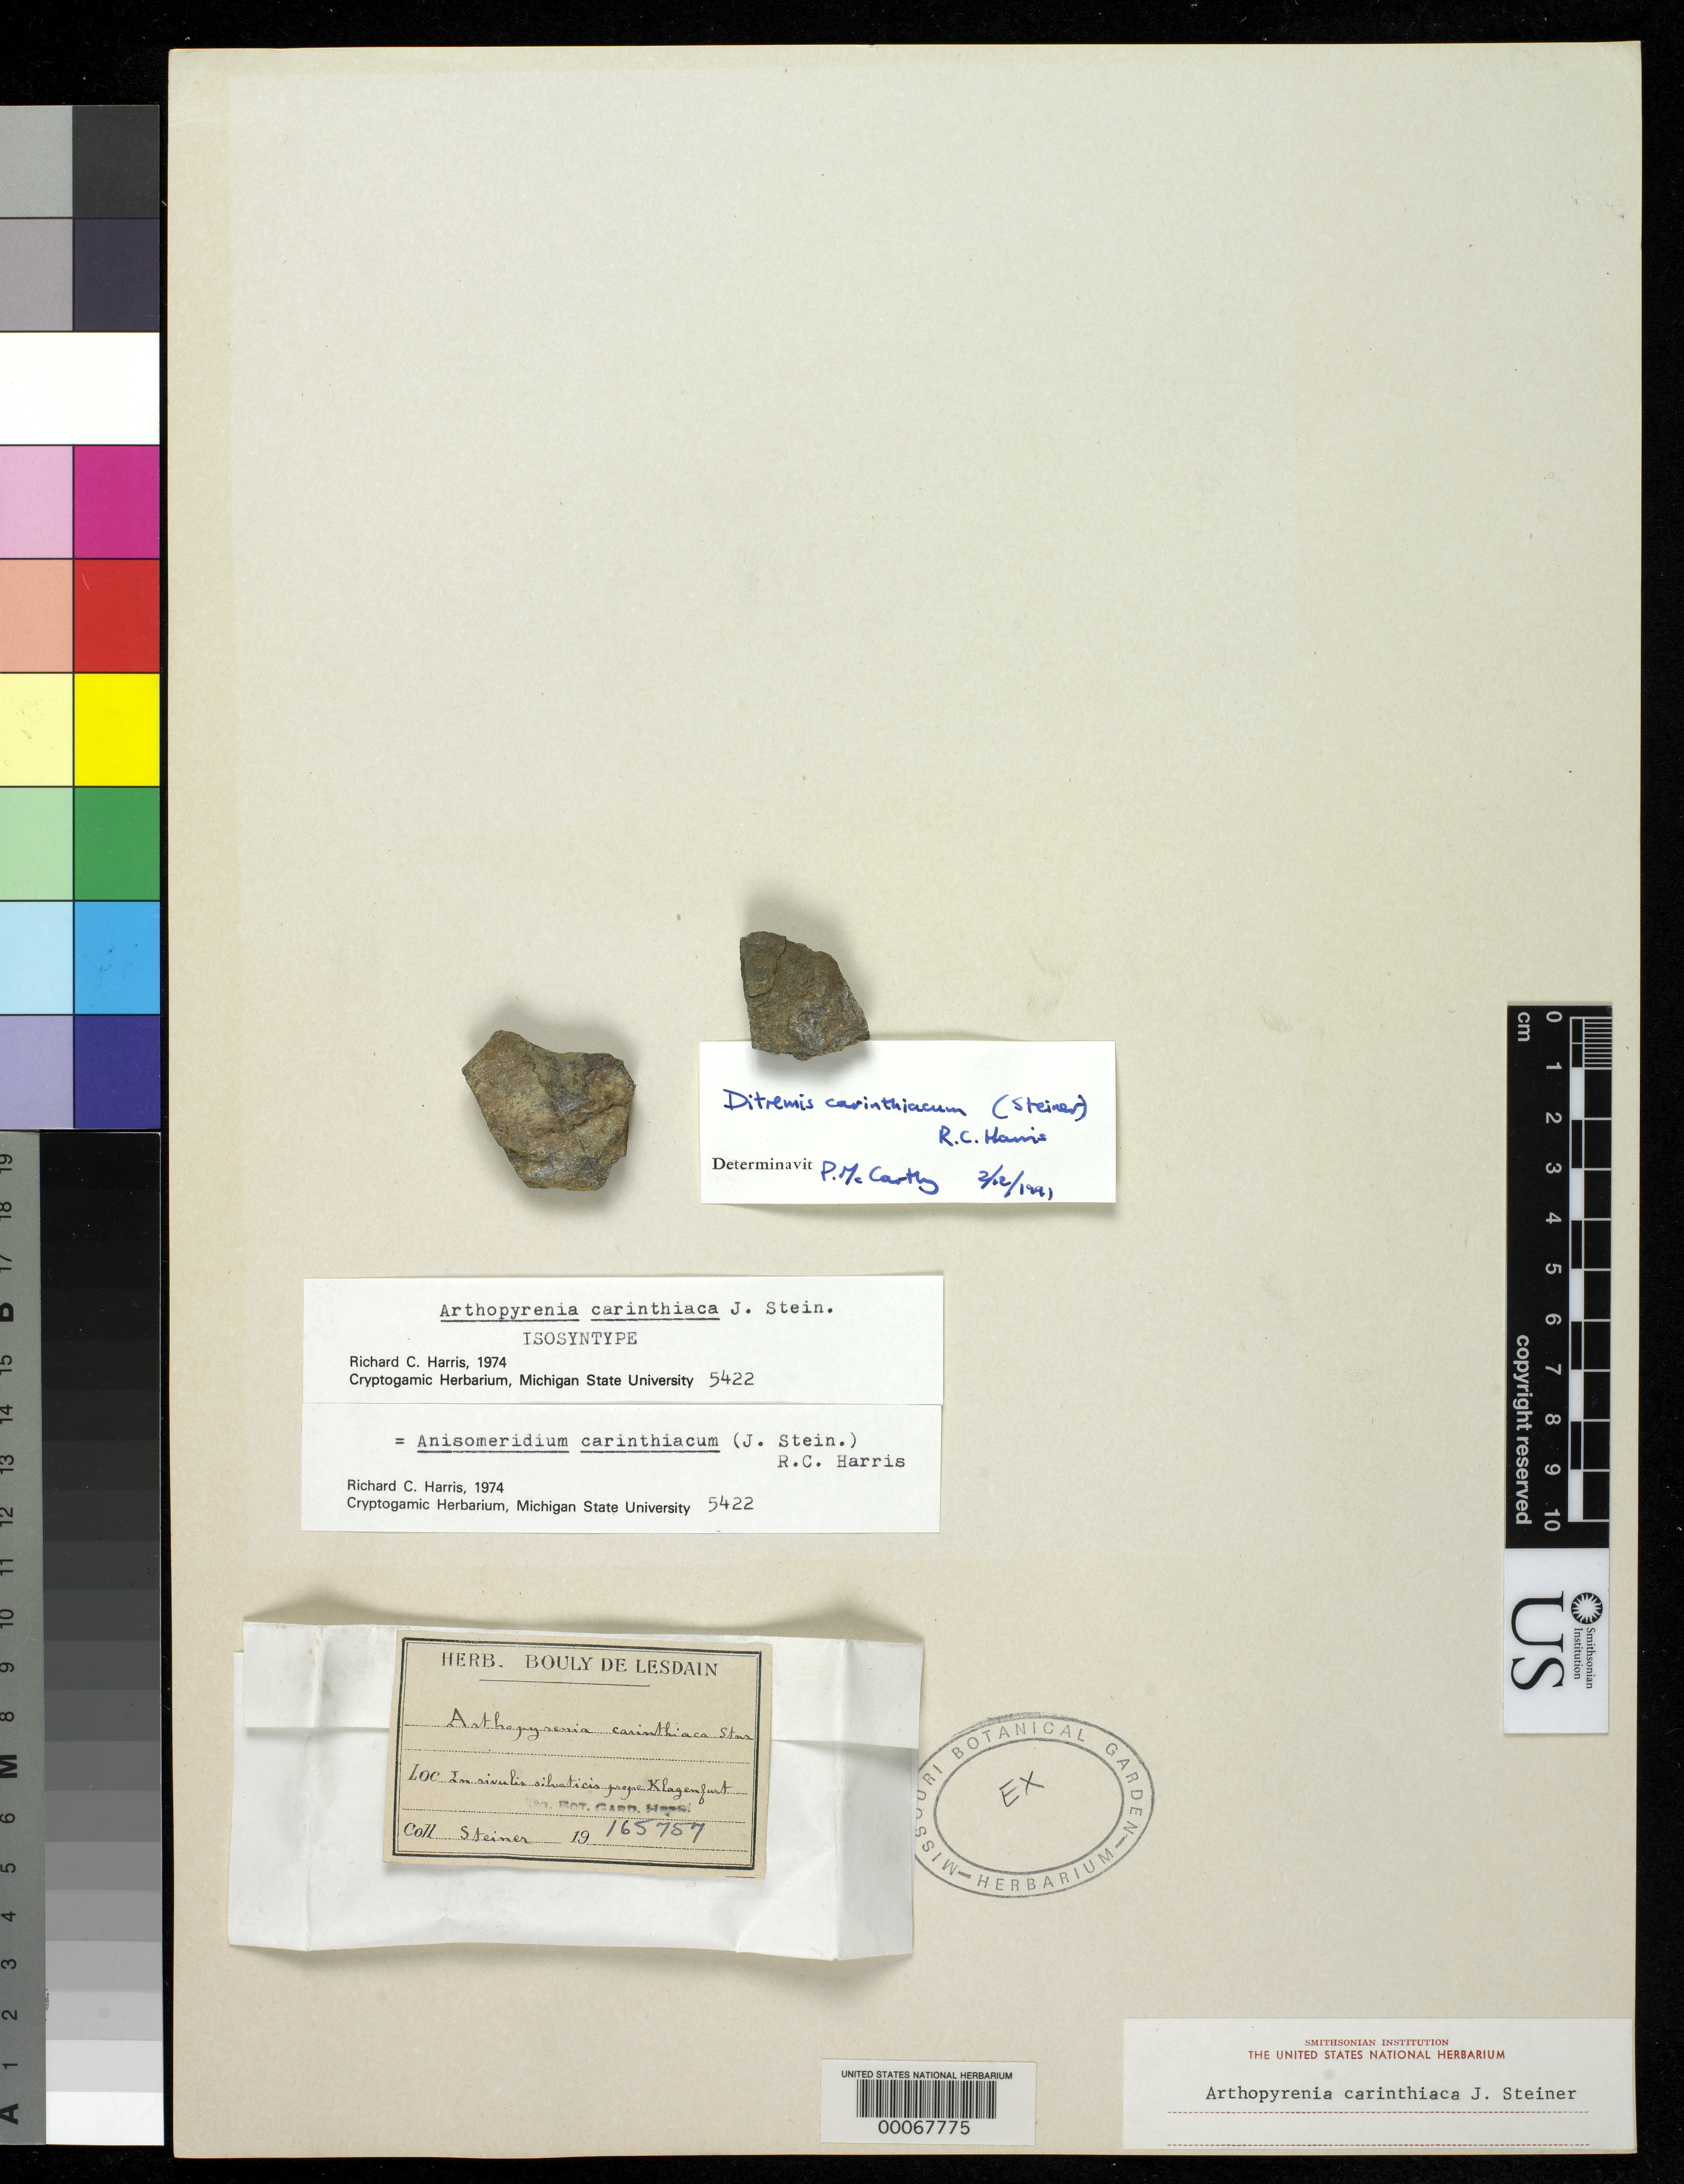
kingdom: Fungi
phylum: Ascomycota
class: Dothideomycetes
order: Pleosporales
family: Arthopyreniaceae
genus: Arthopyrenia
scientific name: Arthopyrenia carinthiaca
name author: J. Steiner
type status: Type Collection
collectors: J. Steiner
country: Austria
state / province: Karnten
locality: Klagenfurt.